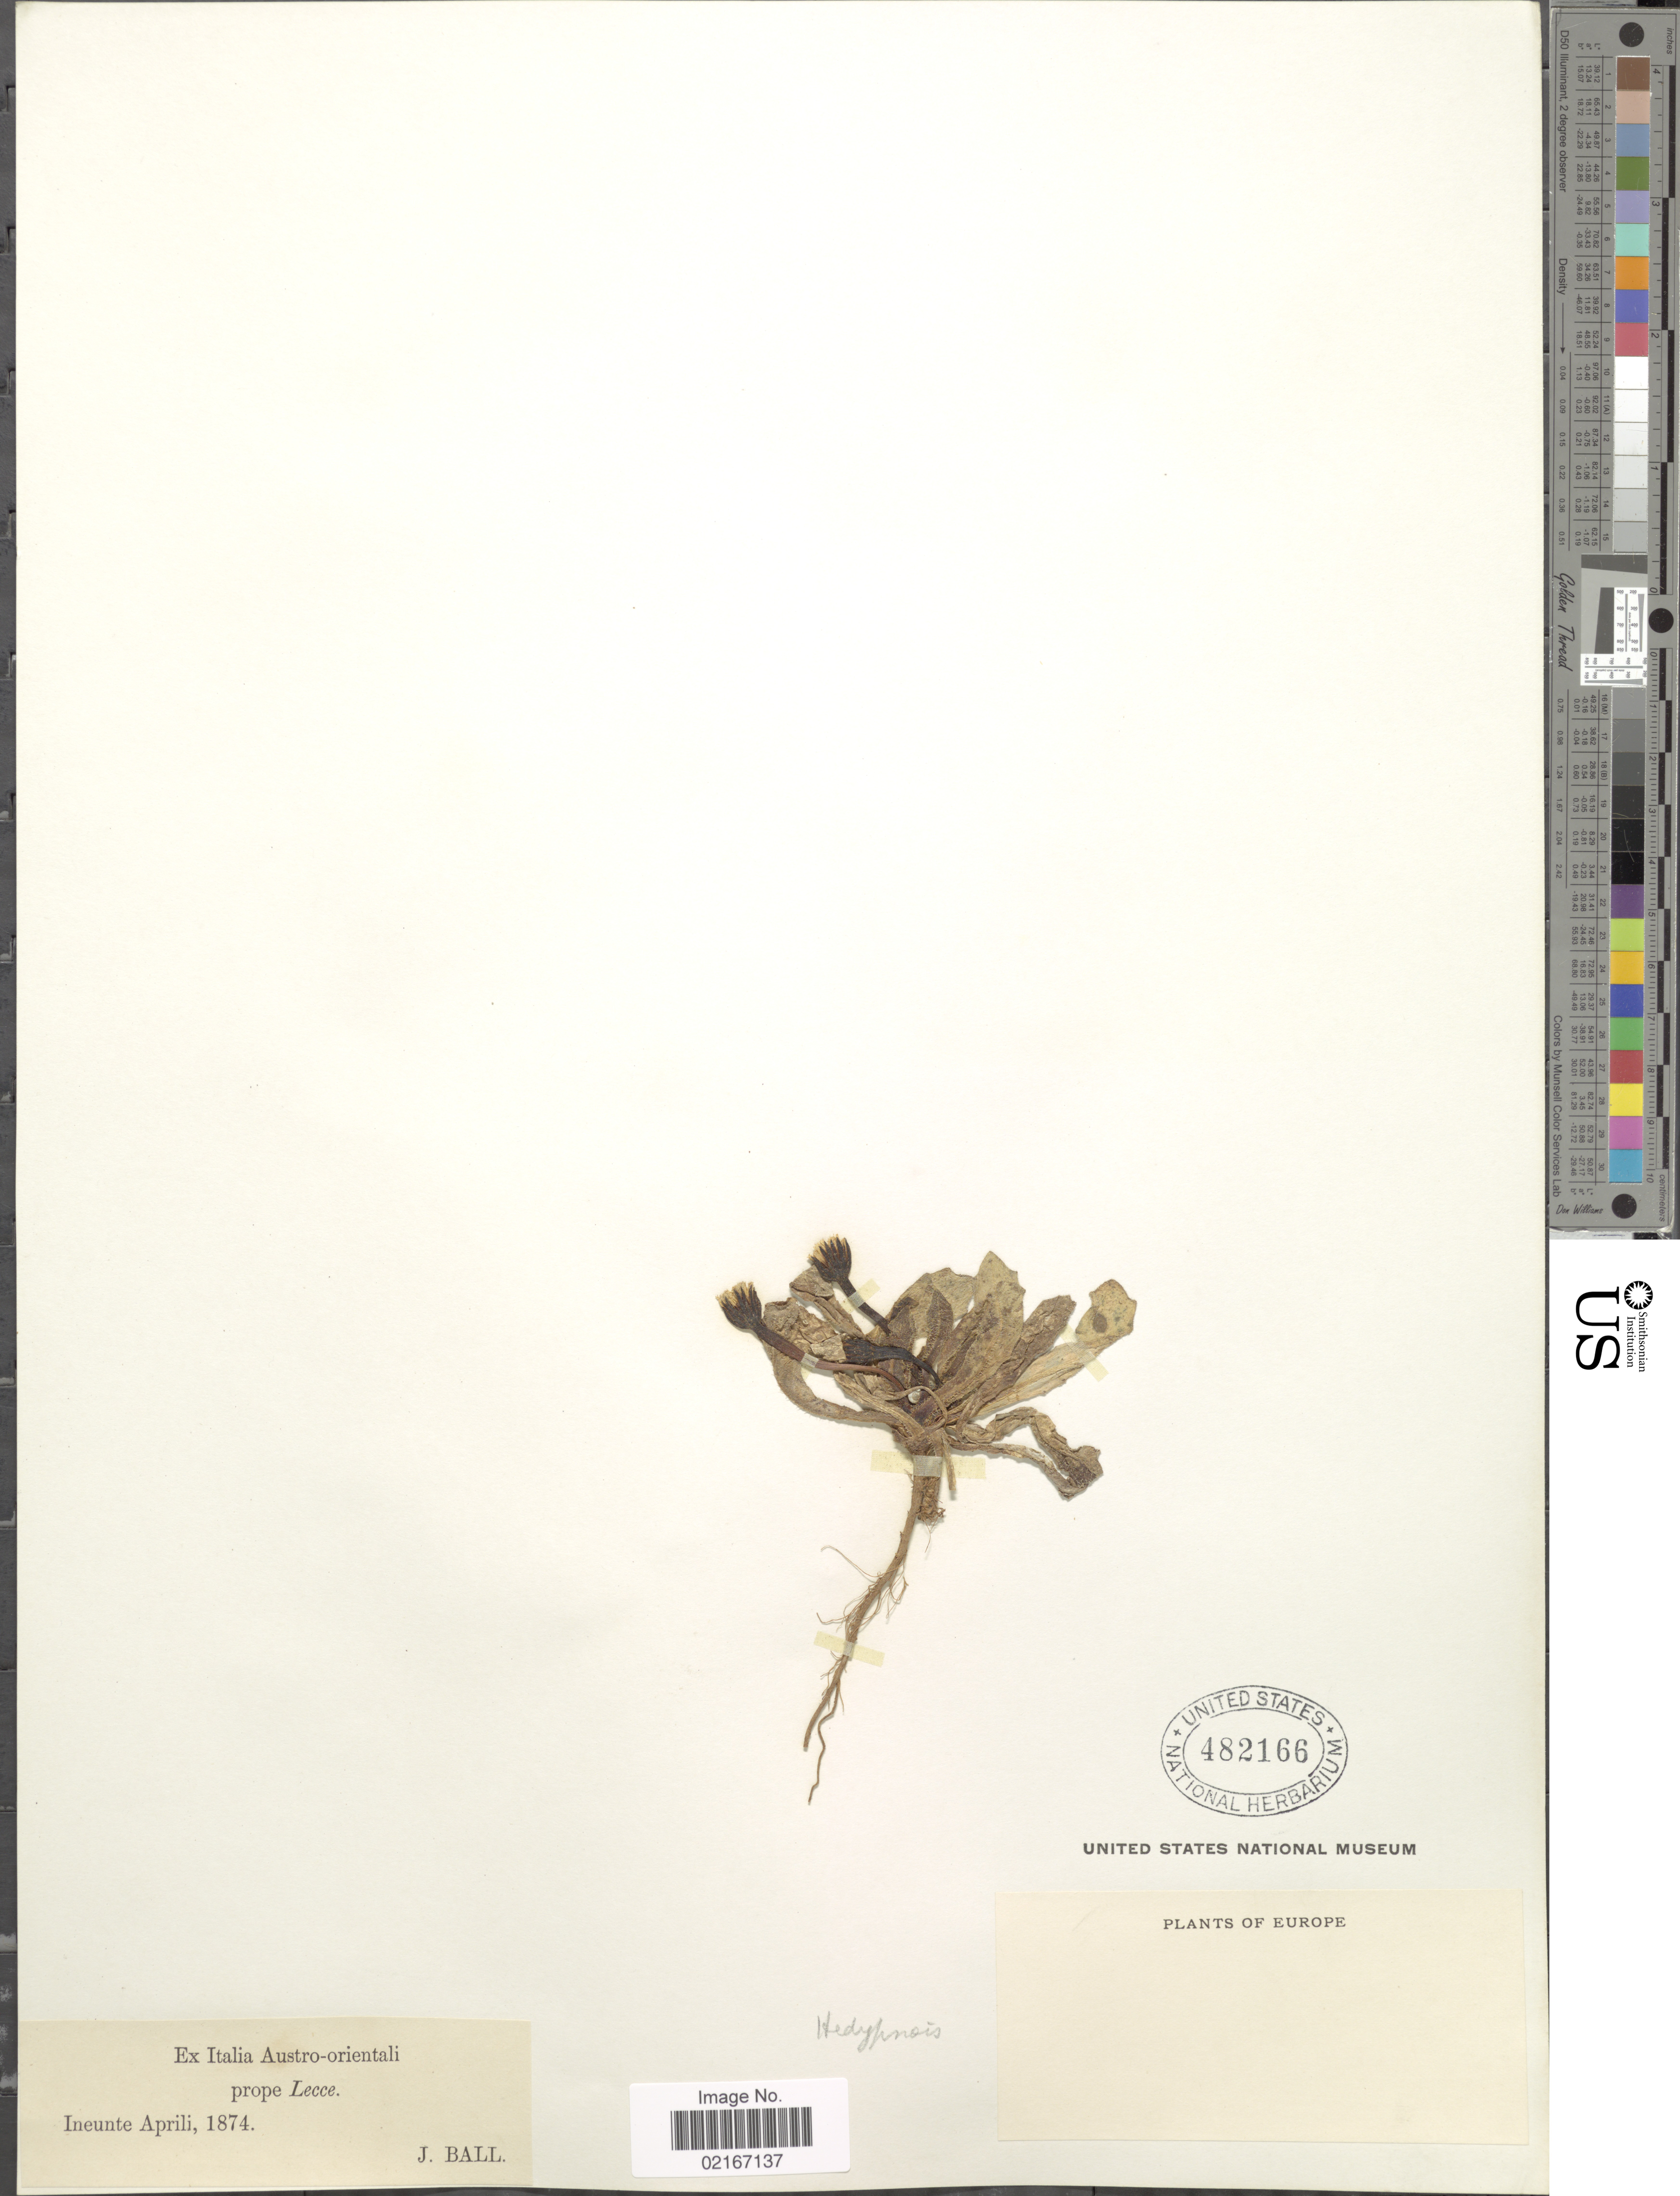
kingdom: Plantae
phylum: Tracheophyta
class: Magnoliopsida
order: Asterales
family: Asteraceae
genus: Hypochaeris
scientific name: Hypochaeris sp.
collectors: J. Ball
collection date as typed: ineunte Aprili, 1874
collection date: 1874-04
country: Italy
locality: Prope Lecce, Austro-orientali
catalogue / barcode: US 482166